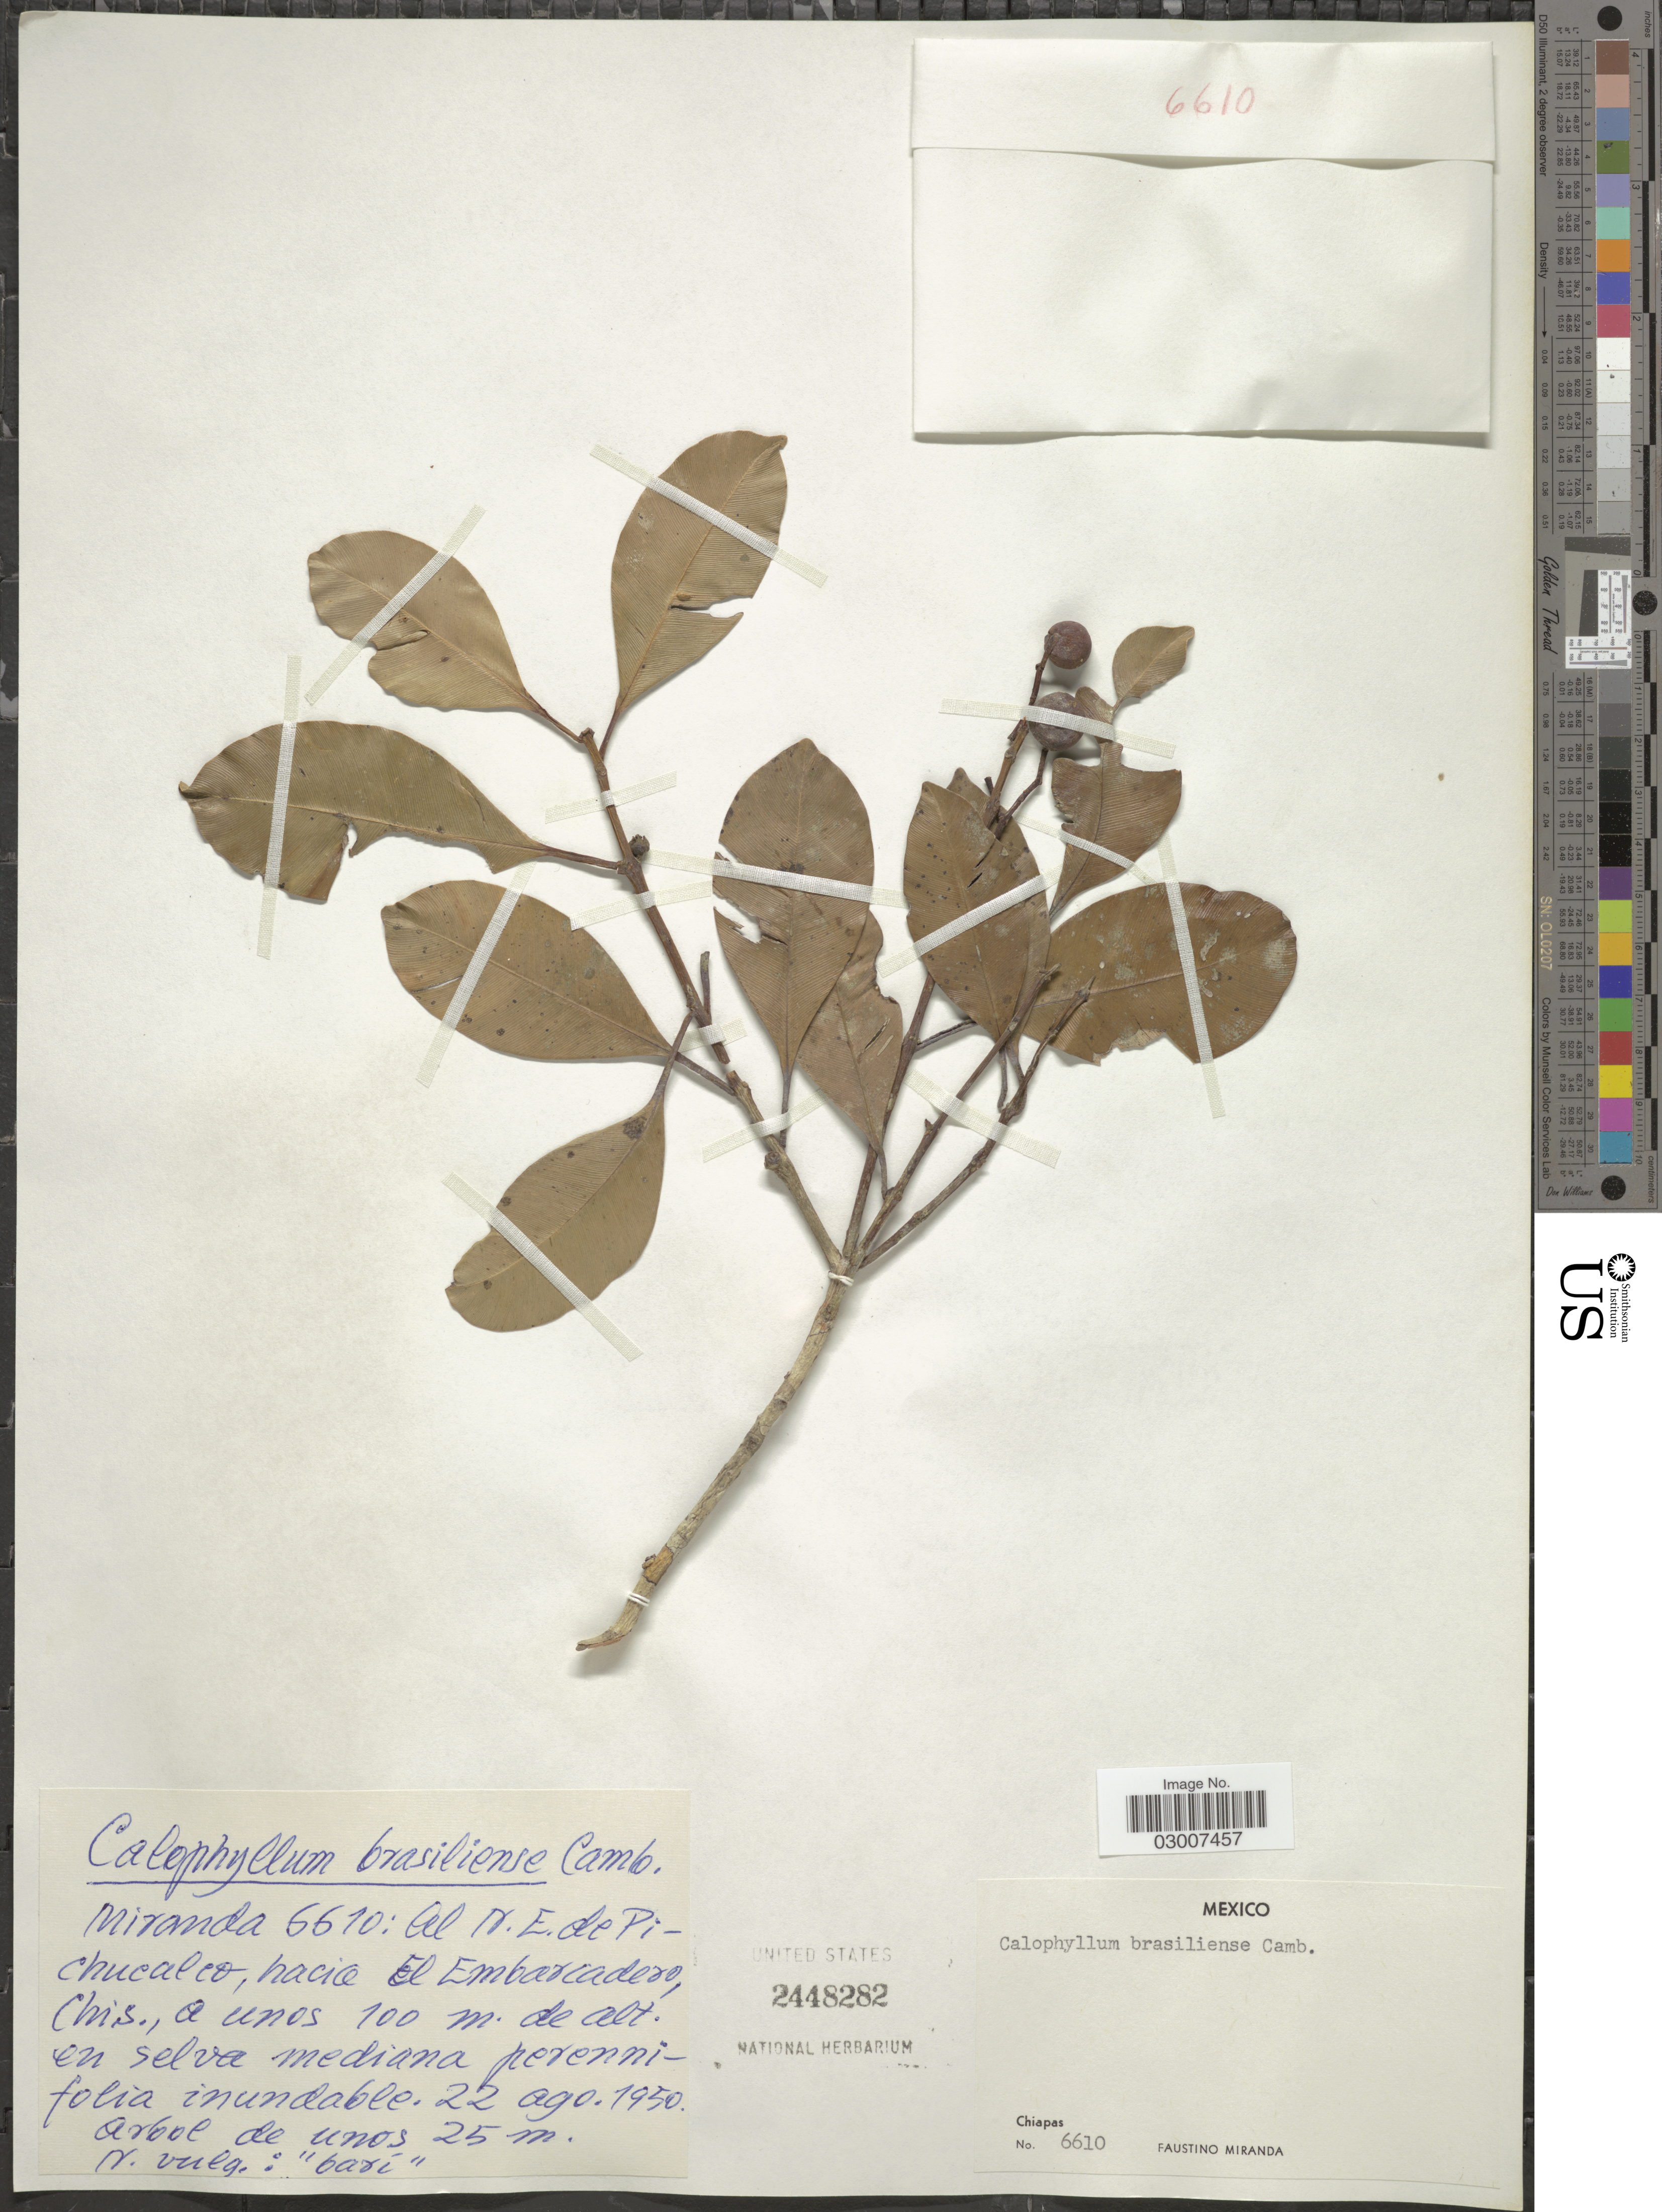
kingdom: Plantae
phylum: Tracheophyta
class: Magnoliopsida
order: Malpighiales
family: Calophyllaceae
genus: Calophyllum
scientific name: Calophyllum brasiliense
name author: Cambess.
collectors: F. Miranda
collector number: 6610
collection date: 1950-08-22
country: Mexico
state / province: Chiapas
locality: Al N.E. de Pichucalco, hacia El Embarcadero.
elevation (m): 100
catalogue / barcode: US 2448282